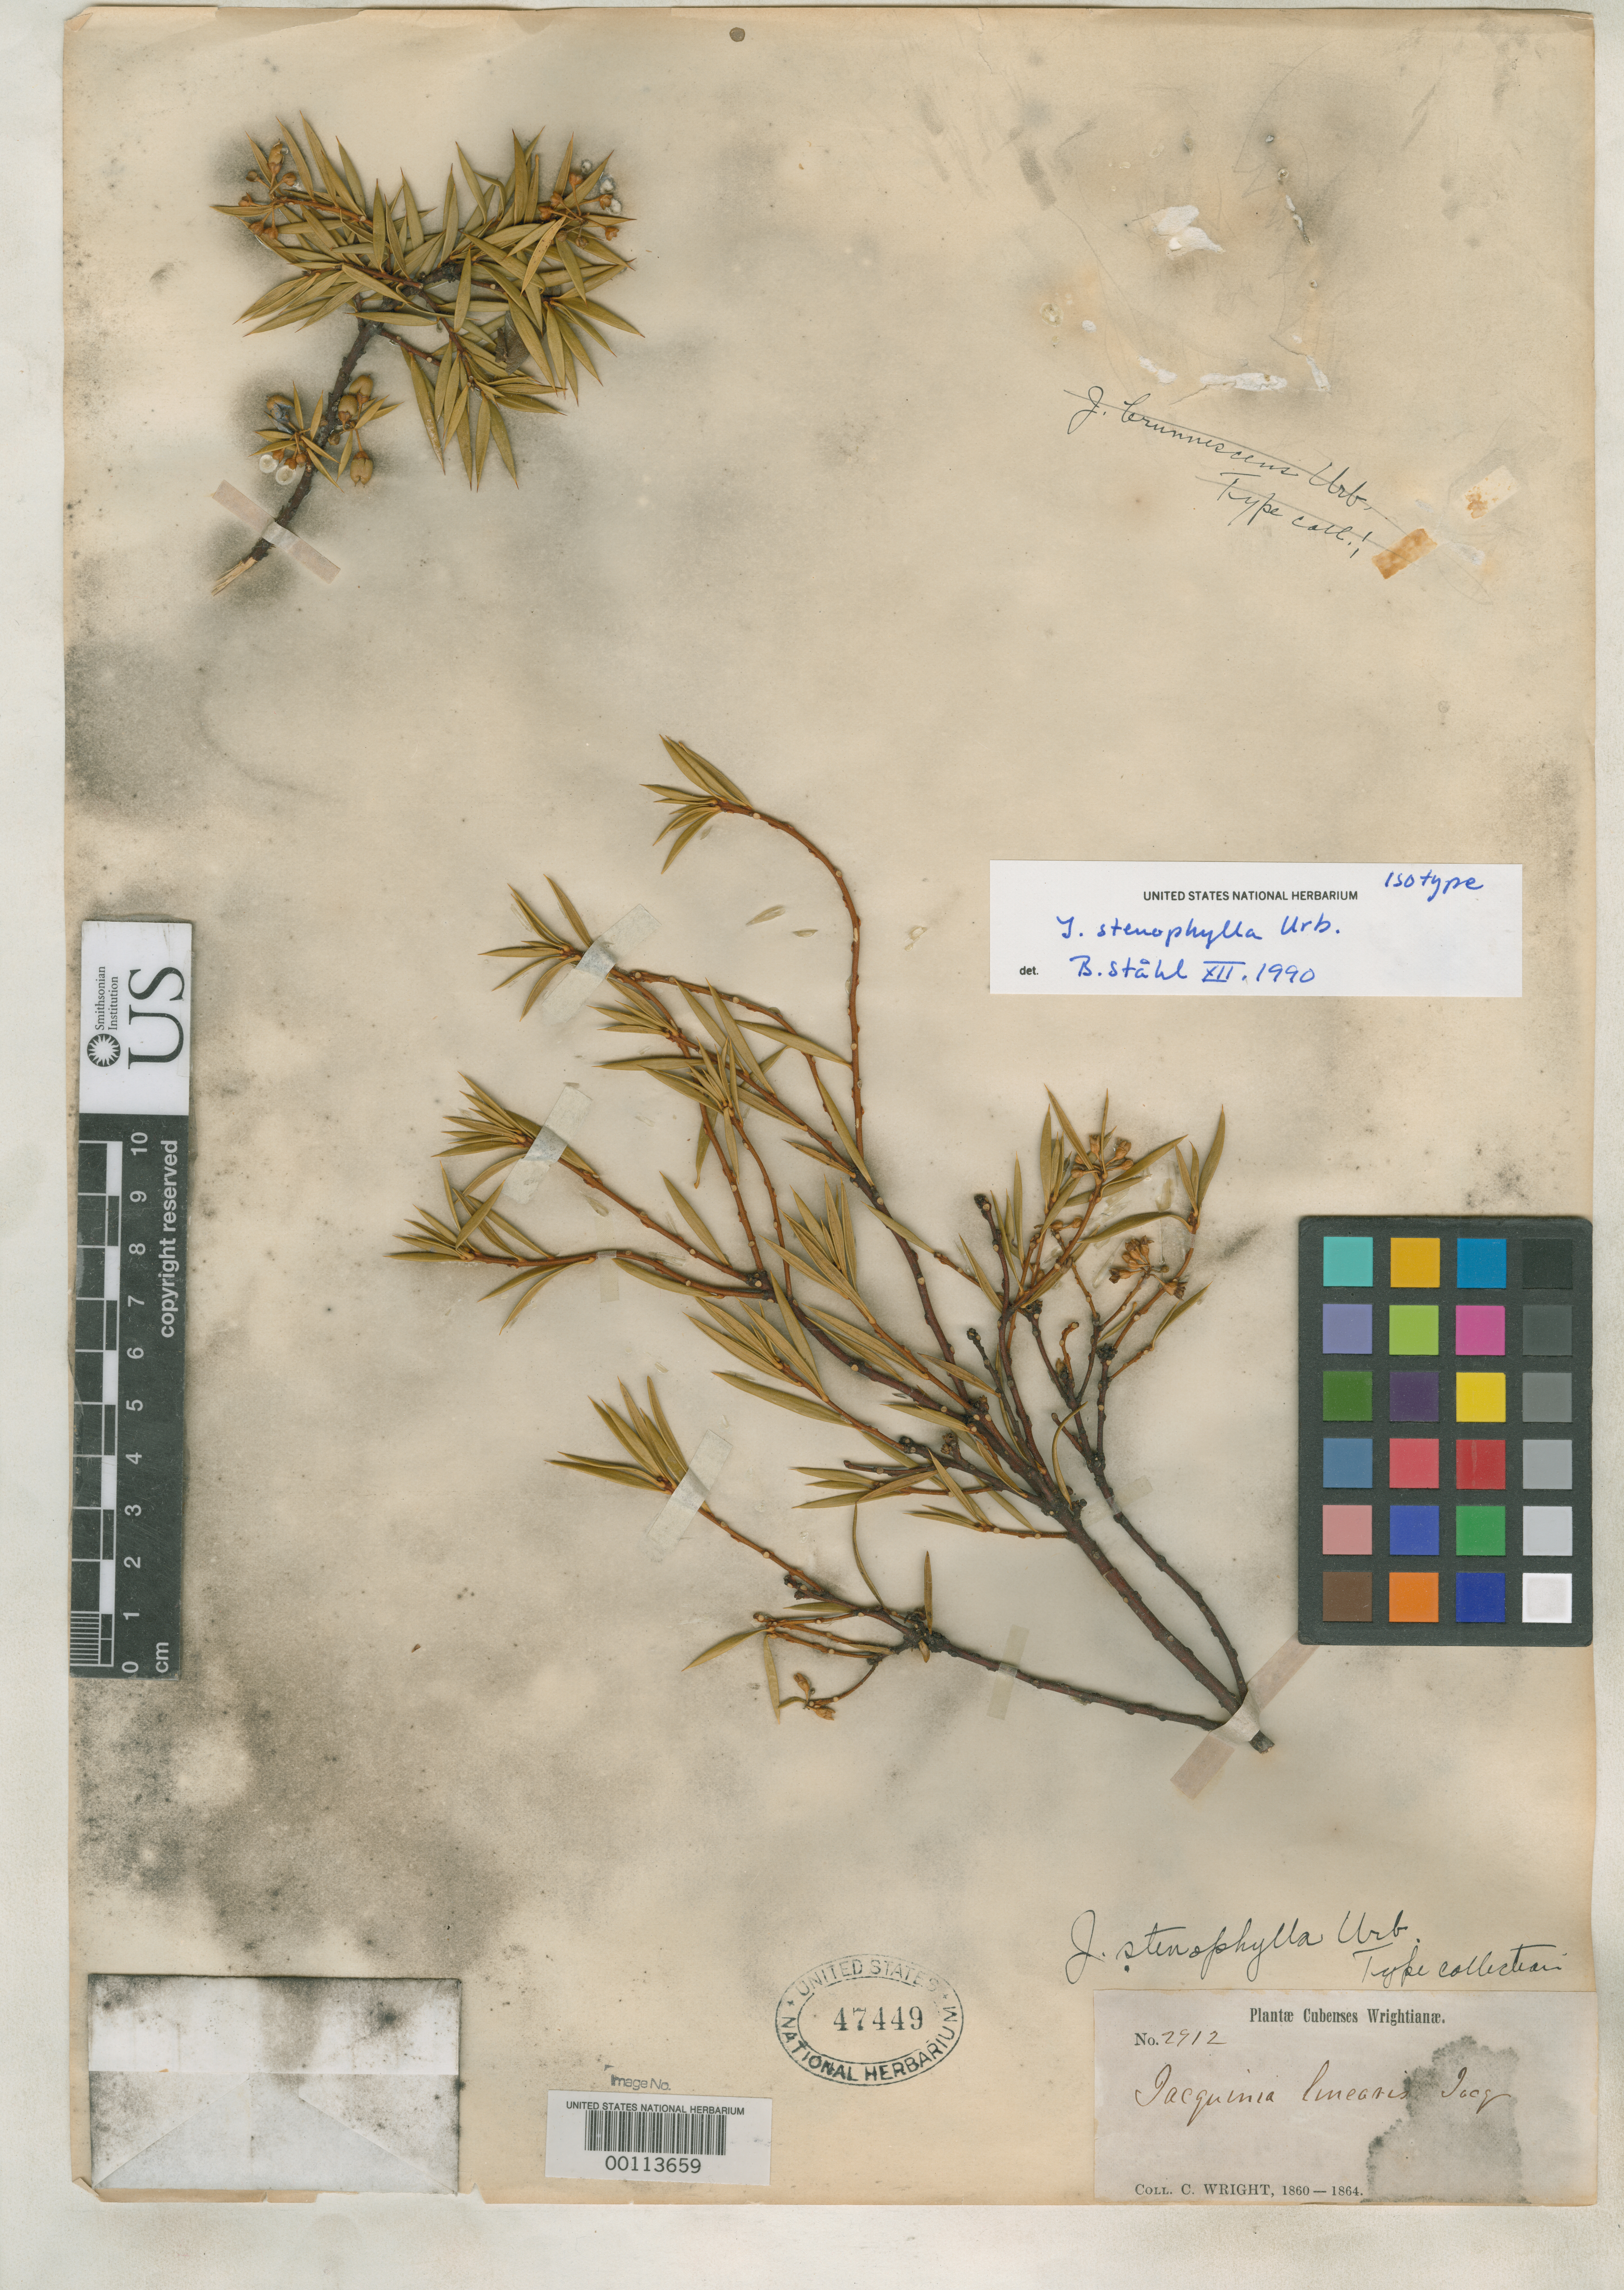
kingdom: Plantae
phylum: Tracheophyta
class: Magnoliopsida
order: Ericales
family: Primulaceae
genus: Jacquinia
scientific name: Jacquinia stenophylla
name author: Urb.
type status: Isotype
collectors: C. Wright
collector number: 2912 p.p.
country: Cuba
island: Greater Antilles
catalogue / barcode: US 47449